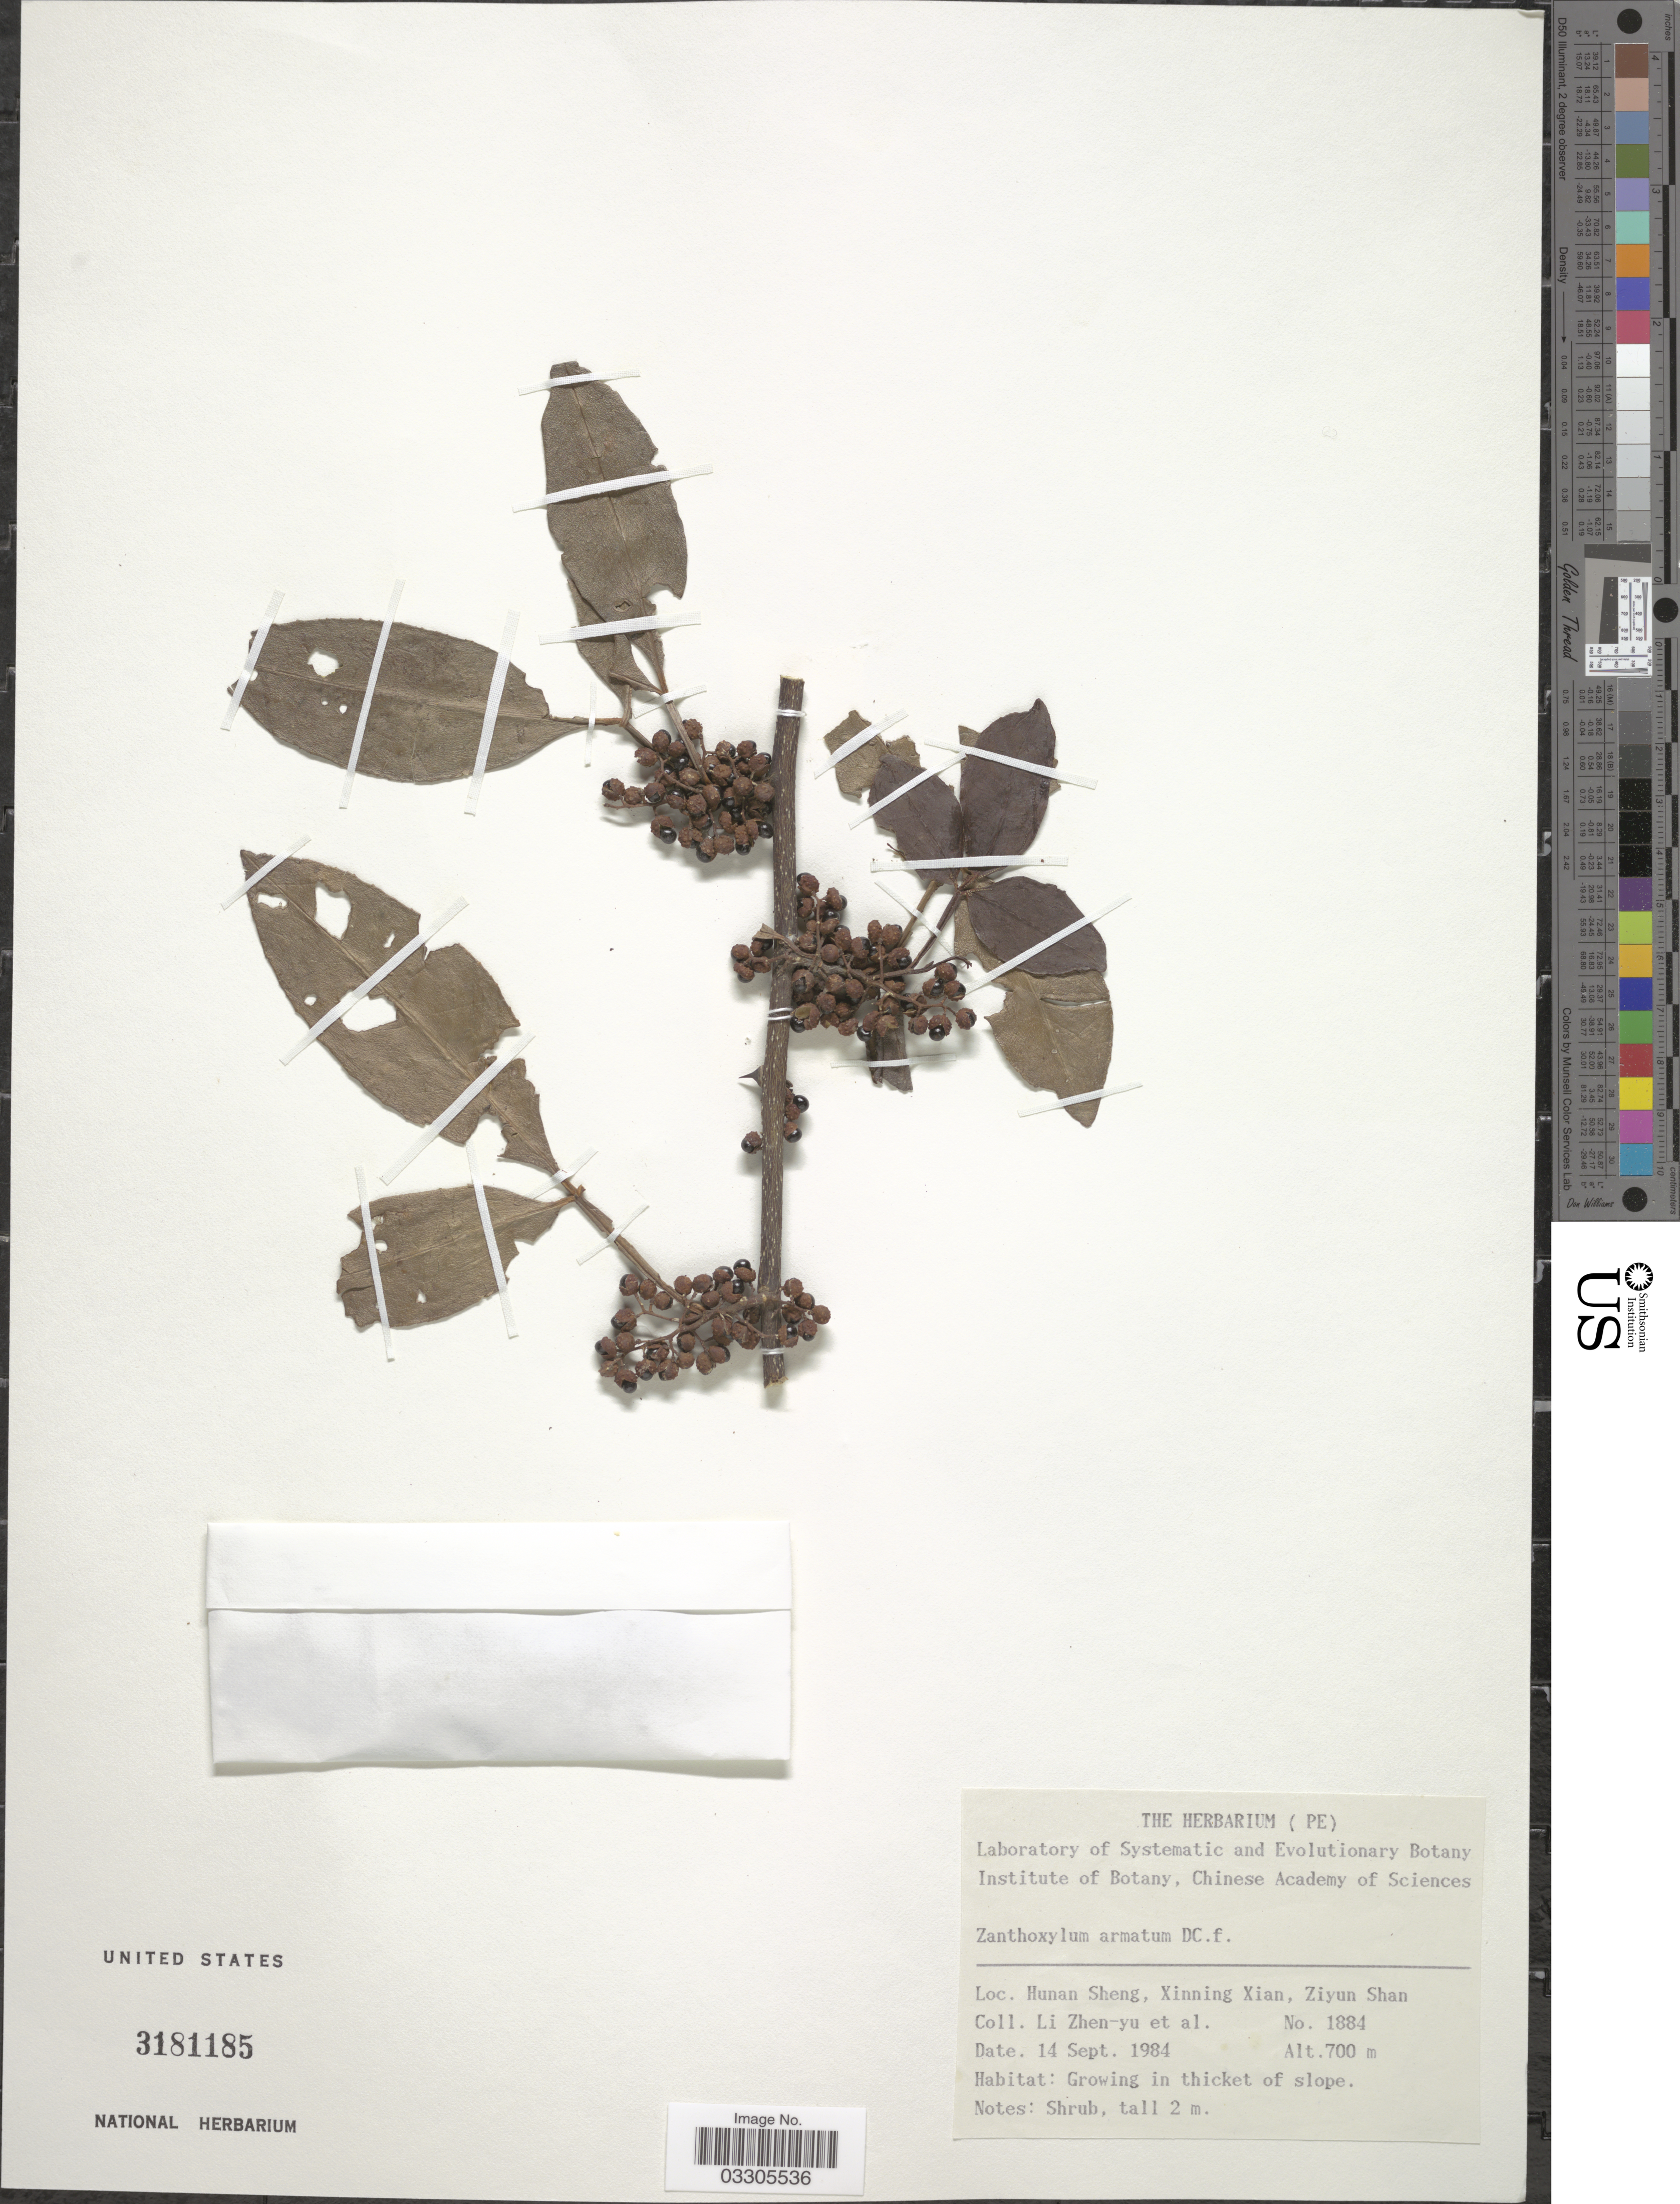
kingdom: Plantae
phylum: Tracheophyta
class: Magnoliopsida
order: Sapindales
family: Rutaceae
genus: Zanthoxylum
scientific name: Zanthoxylum armatum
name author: DC.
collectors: Z. Y. Li & et al.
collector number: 1884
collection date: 1984-09-14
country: China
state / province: Hunan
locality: Hunan Sheng, Xinning Xian, Ziyun Shan.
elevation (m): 700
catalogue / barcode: US 3181185